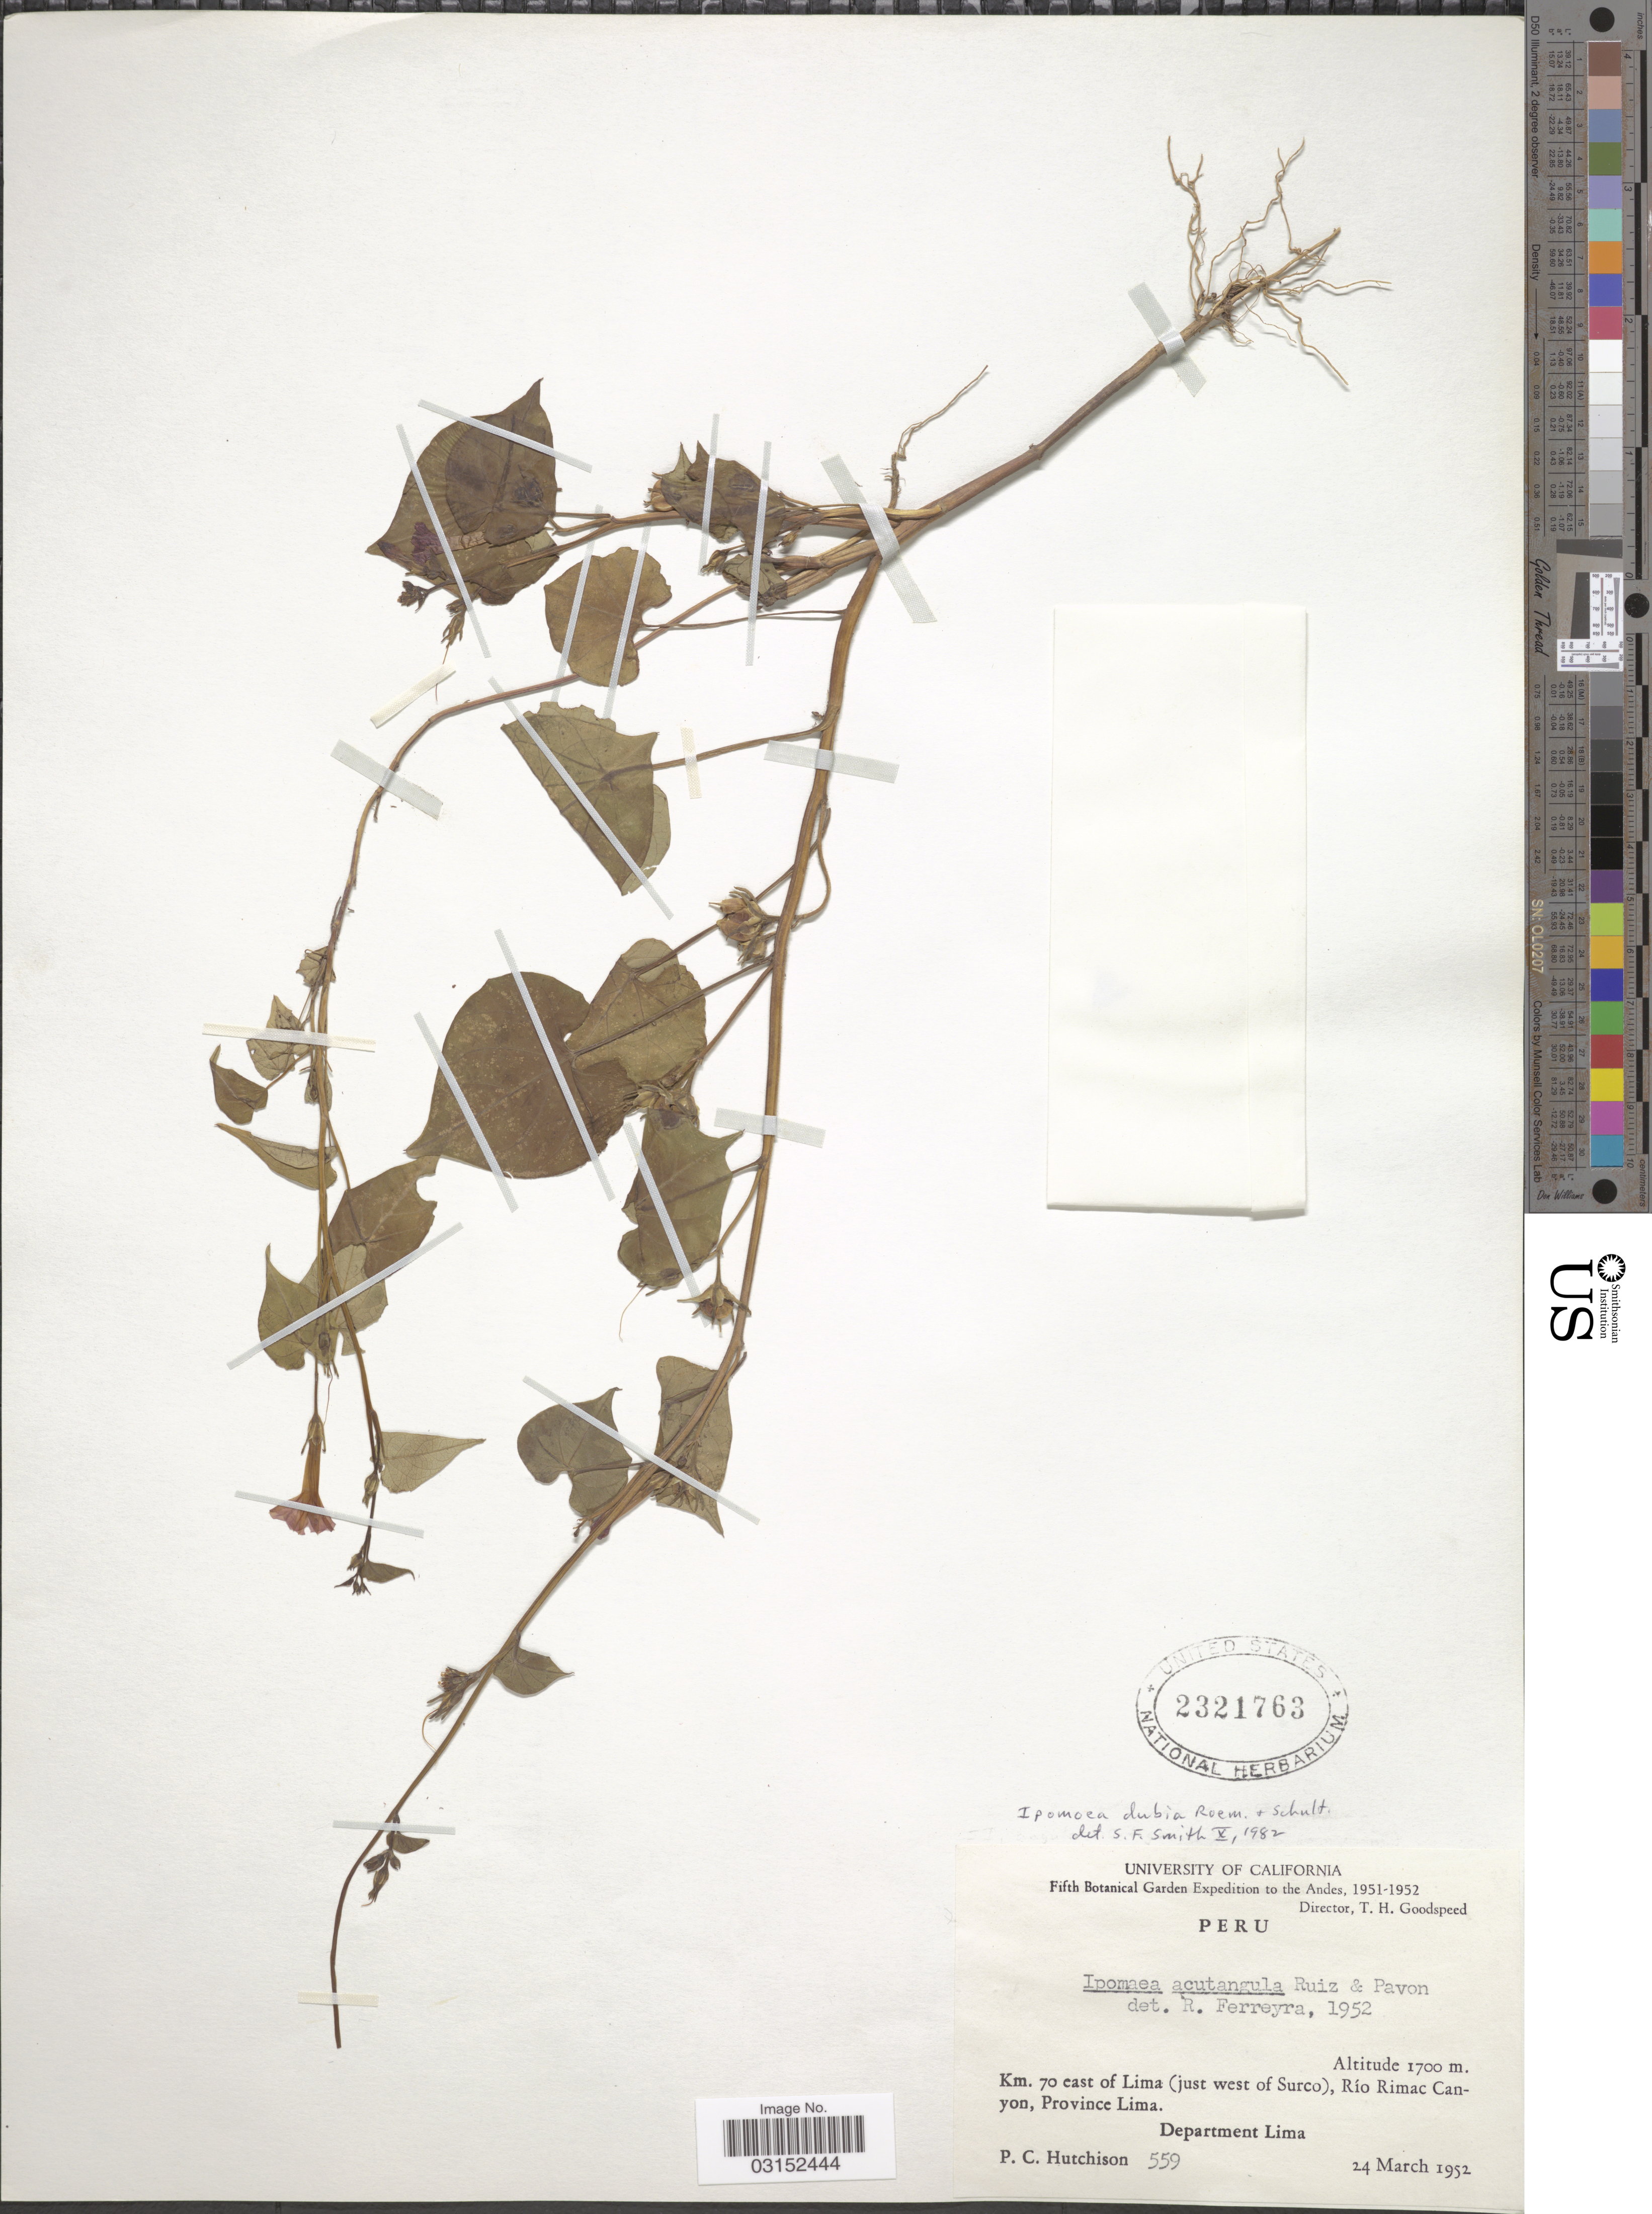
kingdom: Plantae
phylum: Tracheophyta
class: Magnoliopsida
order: Solanales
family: Convolvulaceae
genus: Ipomoea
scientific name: Ipomoea dubia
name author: Roem. & Schult.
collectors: P. C. Hutchison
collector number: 559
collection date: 1952-03-24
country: Peru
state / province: Lima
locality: The Andes, Km. 70 east of Lima (just west of Surco), Río Rimac Canyon, Province Lima, Department Lima.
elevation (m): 1700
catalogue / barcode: US 2321763